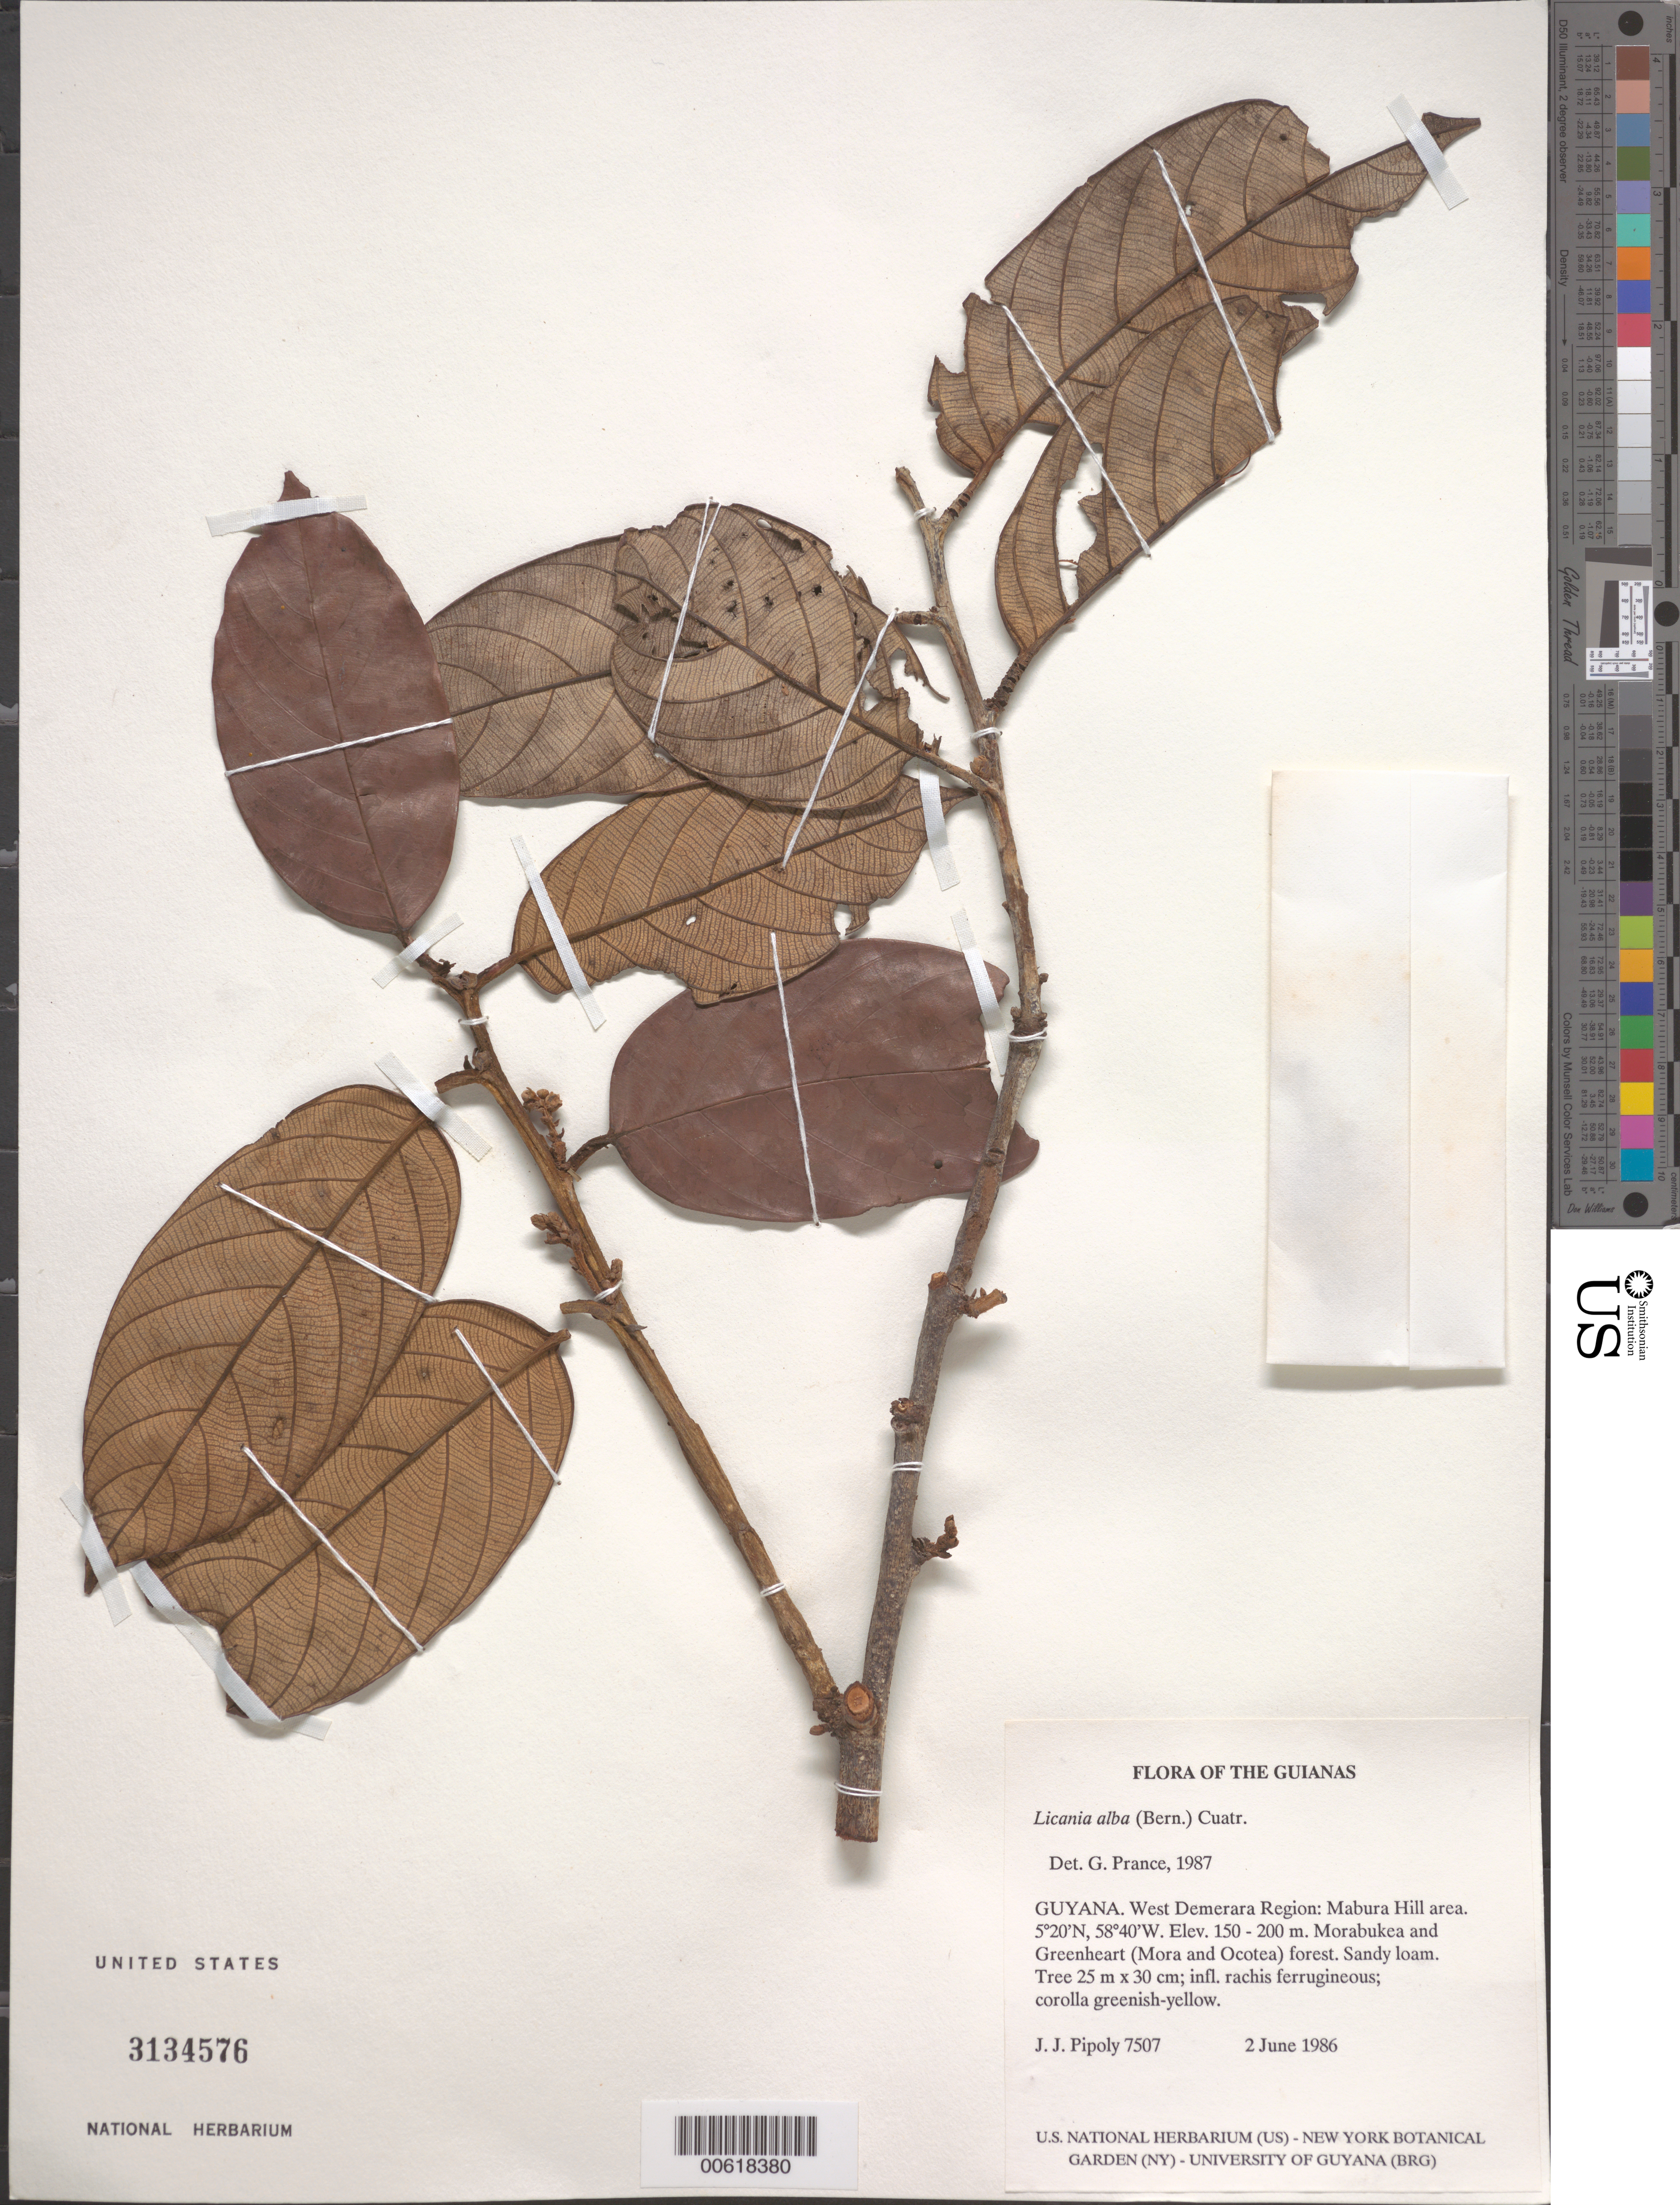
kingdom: Plantae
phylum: Tracheophyta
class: Magnoliopsida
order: Malpighiales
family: Chrysobalanaceae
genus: Licania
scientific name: Licania alba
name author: (Bernoulli) Cuatrec.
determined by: Prance, G. T.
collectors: J. J. Pipoly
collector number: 7507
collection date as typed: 2 June 1986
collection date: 1986-06-02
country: Guyana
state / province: U. Demerara-Berbice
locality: Mabura Hill area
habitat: Morabukea and Greenheart (Mora and Ocotea) forest. Sandy loam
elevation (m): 50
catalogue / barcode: US 3134576